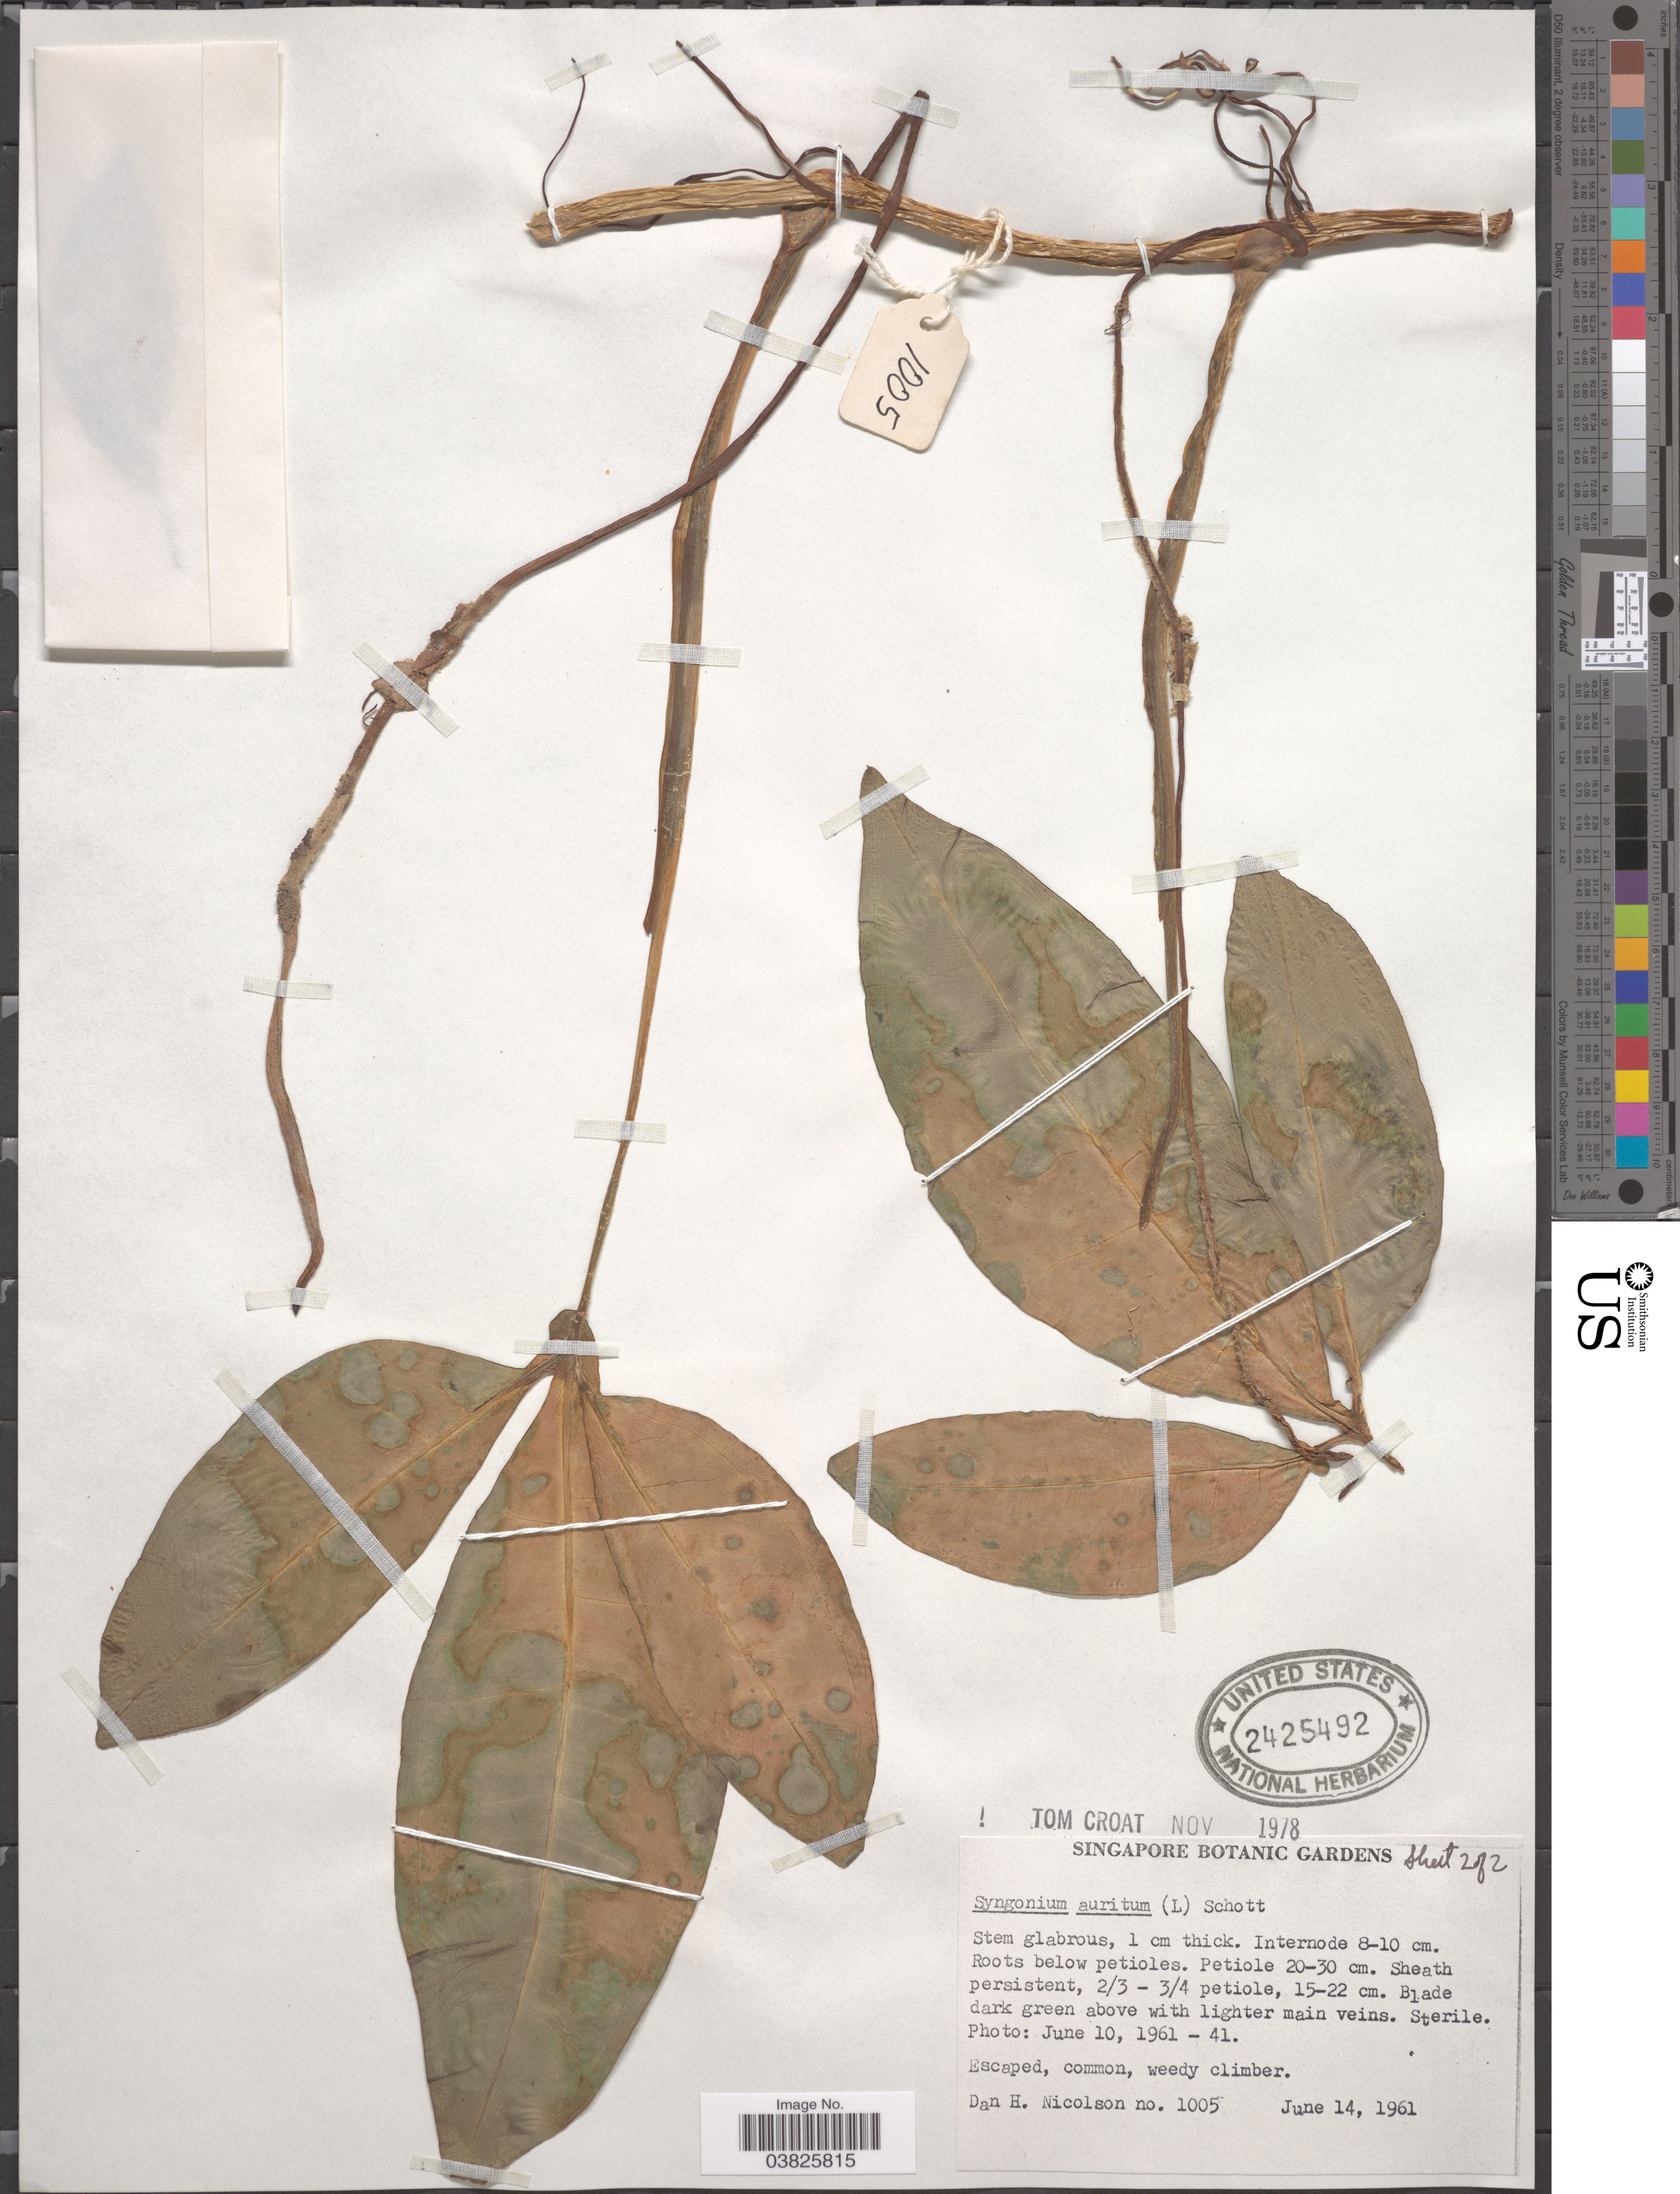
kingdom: Plantae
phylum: Tracheophyta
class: Liliopsida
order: Alismatales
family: Araceae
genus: Syngonium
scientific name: Syngonium auritum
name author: (L.) Schott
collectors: D. H. Nicolson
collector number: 1005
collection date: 1961-06-14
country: Singapore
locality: Singapore Botanic Gardens.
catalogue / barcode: US 2425492